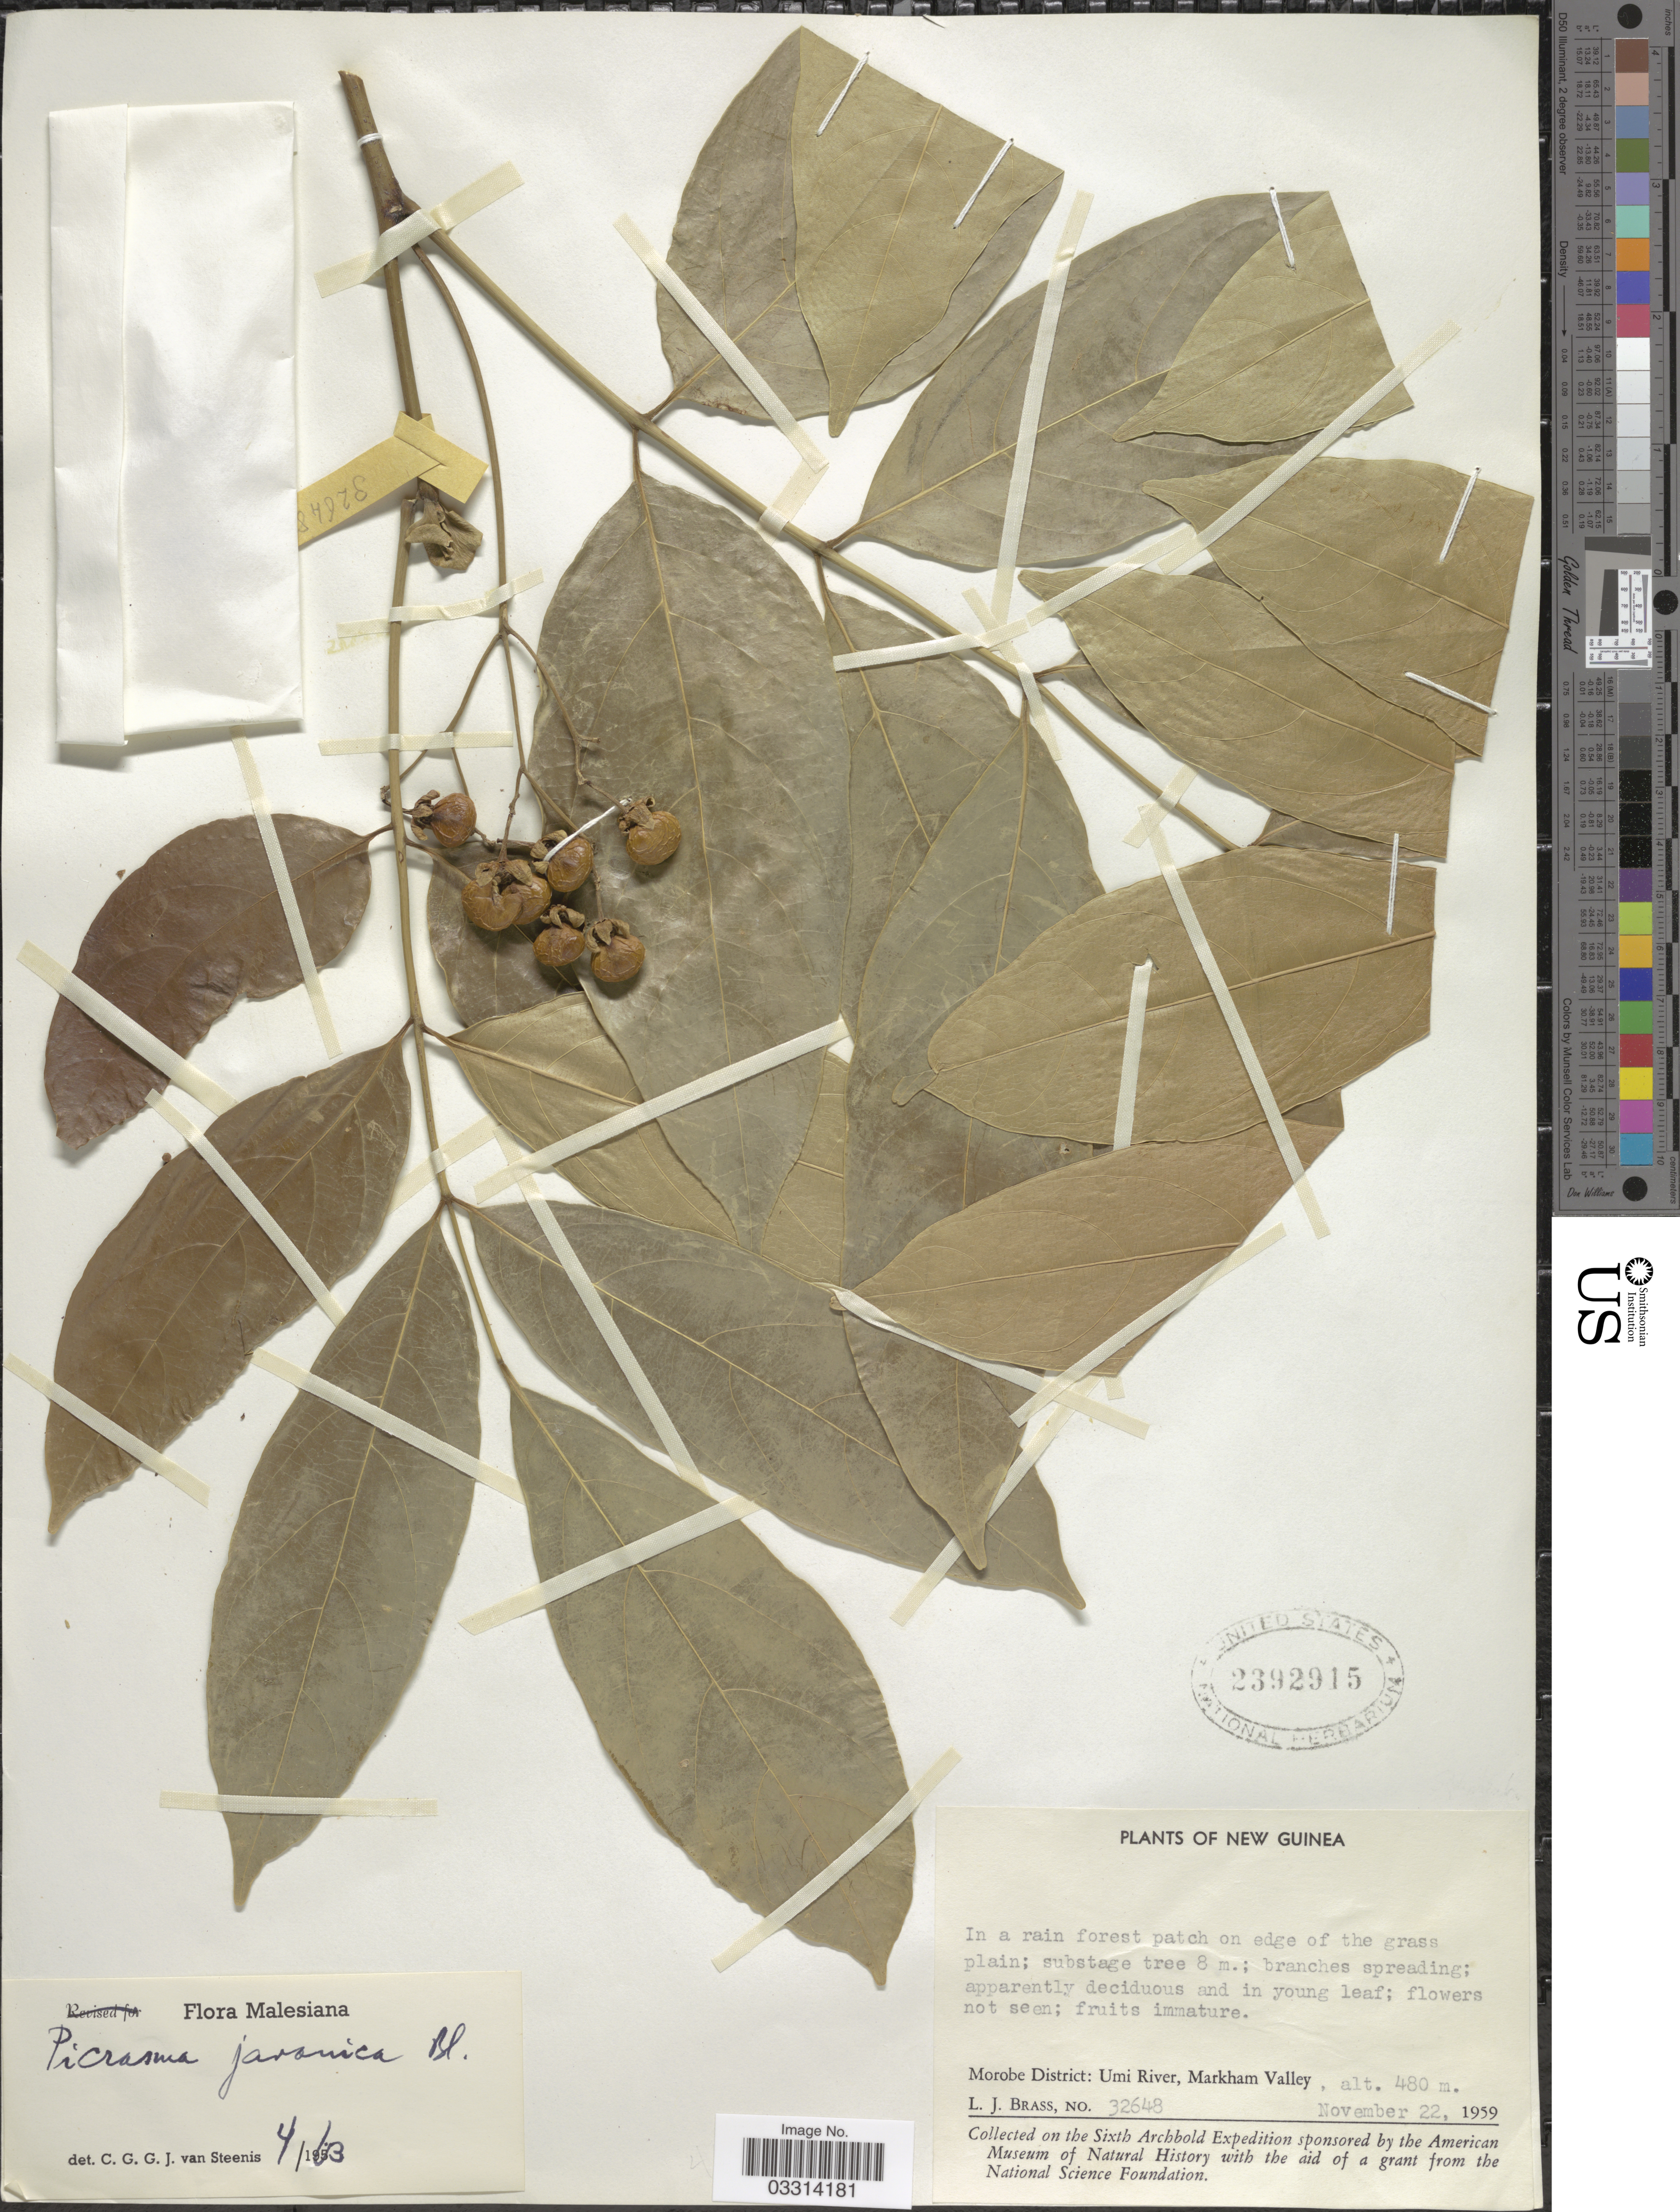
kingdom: Plantae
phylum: Tracheophyta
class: Magnoliopsida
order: Sapindales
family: Simaroubaceae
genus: Picrasma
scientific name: Picrasma javanica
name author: Blume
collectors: L. J. Brass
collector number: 32648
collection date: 1959-11-22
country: Papua New Guinea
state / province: Morobe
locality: Morobe District: Umi River, Markham Valley.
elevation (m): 480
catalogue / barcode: US 2392915